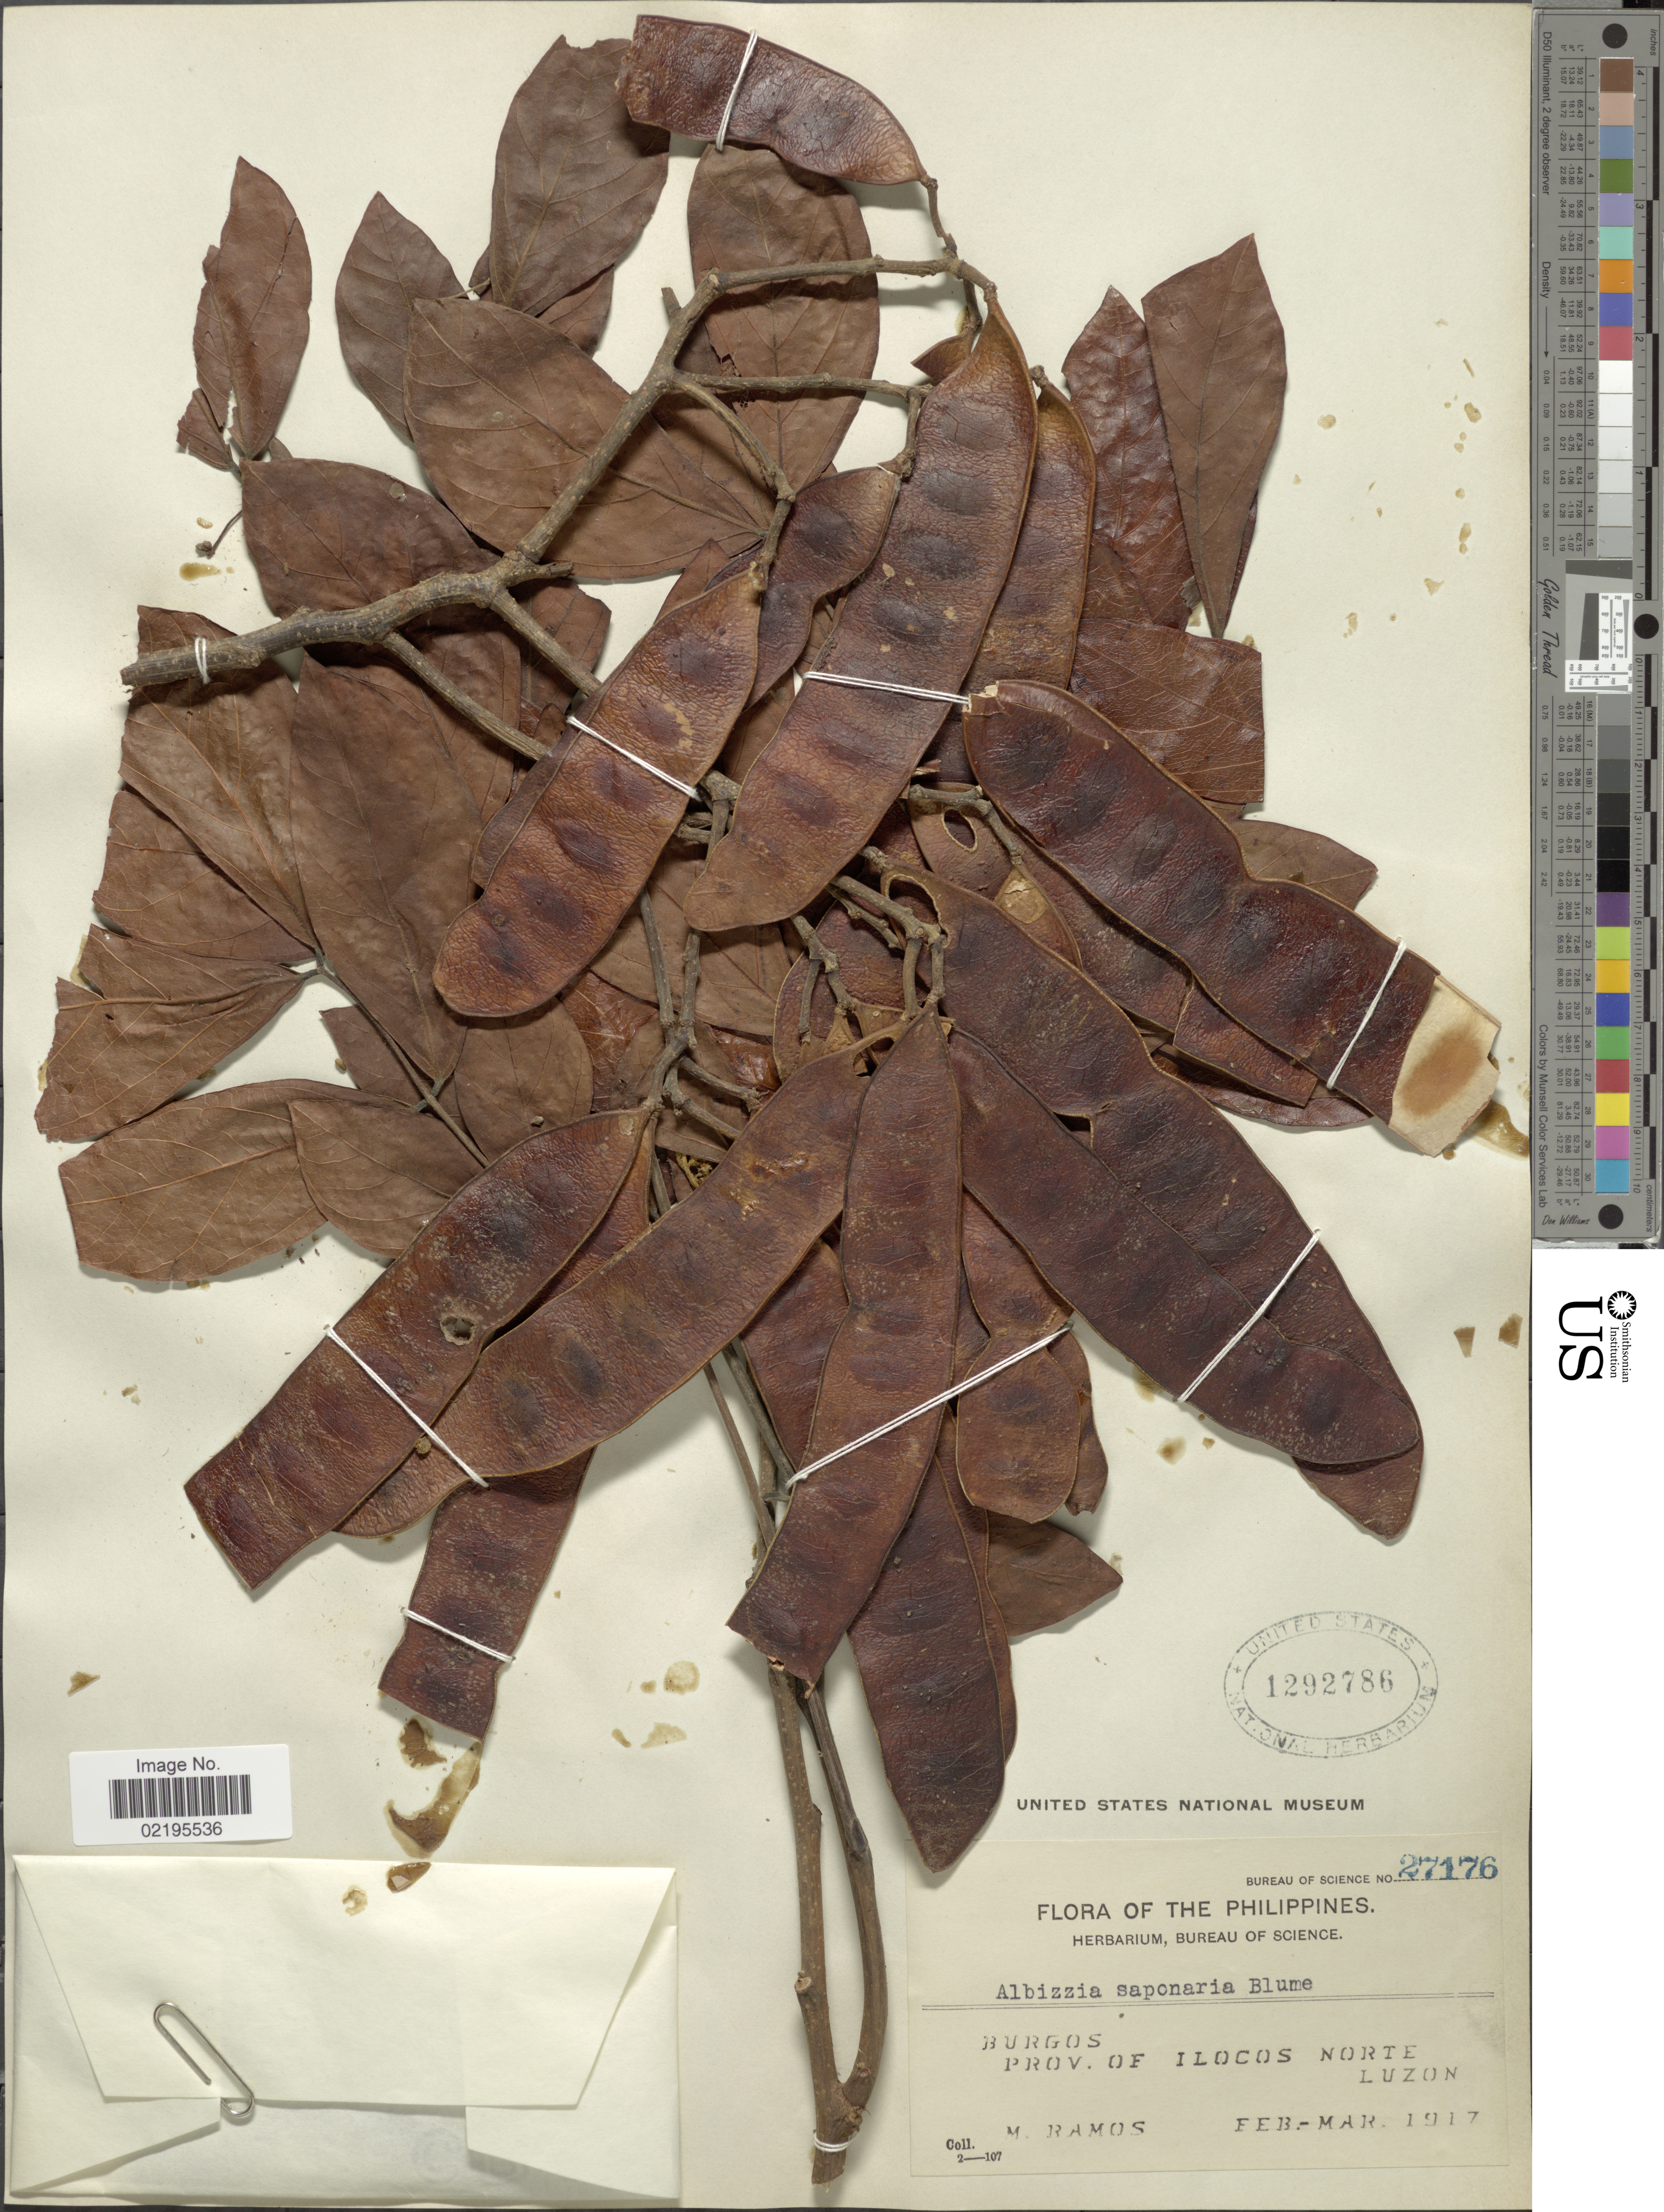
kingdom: Plantae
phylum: Tracheophyta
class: Magnoliopsida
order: Fabales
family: Fabaceae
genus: Albizia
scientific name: Albizia saponaria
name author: (Lour.) Blume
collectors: M. Ramos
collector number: Bureau of Science 27176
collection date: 1917-02/1917-03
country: Philippines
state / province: Ilocos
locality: Burgos, Prov. of Ilocos Norte, Luzon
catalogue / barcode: US 1292786